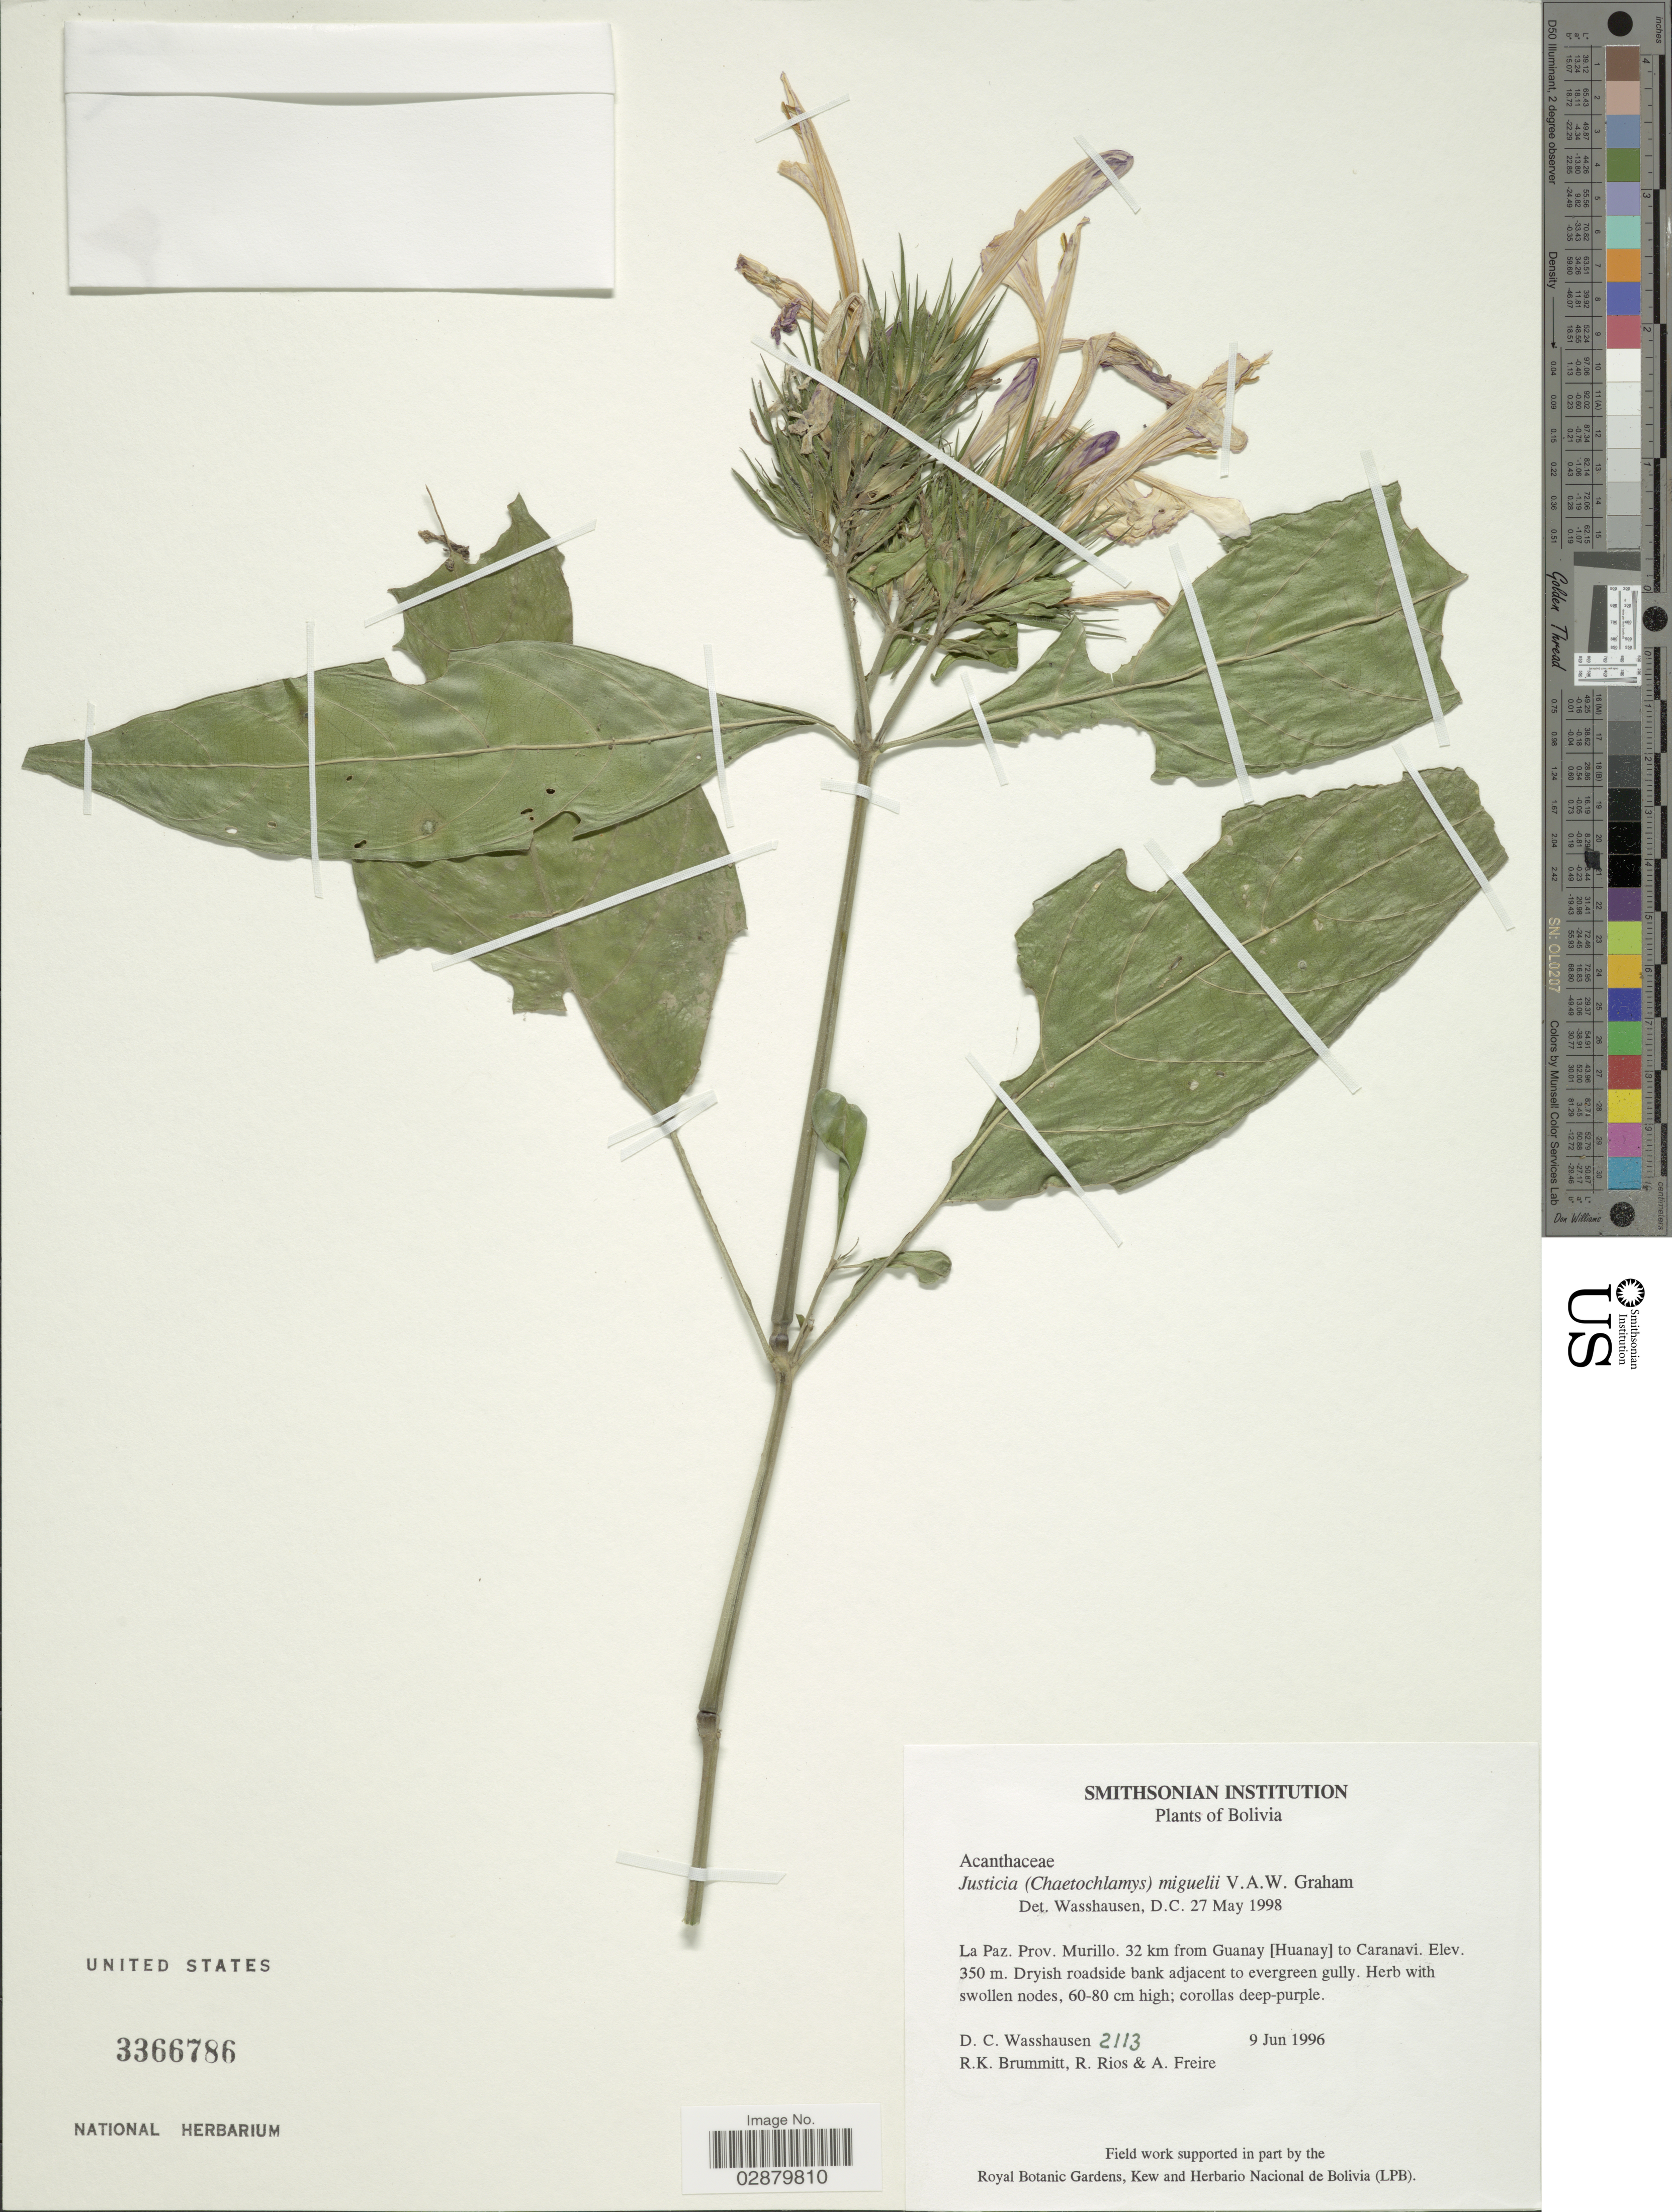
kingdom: Plantae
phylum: Tracheophyta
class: Magnoliopsida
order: Lamiales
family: Acanthaceae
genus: Justicia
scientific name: Justicia miguelii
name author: V.A.W. Graham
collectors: D. C. Wasshausen, R. K. Brummitt, R. Rios & A. Freire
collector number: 2113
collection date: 1996-06-09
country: Bolivia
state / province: La Paz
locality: Prov. Murillo. 32 km from Guanay (Huanay) to Caranavi.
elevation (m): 350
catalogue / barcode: US 3366786